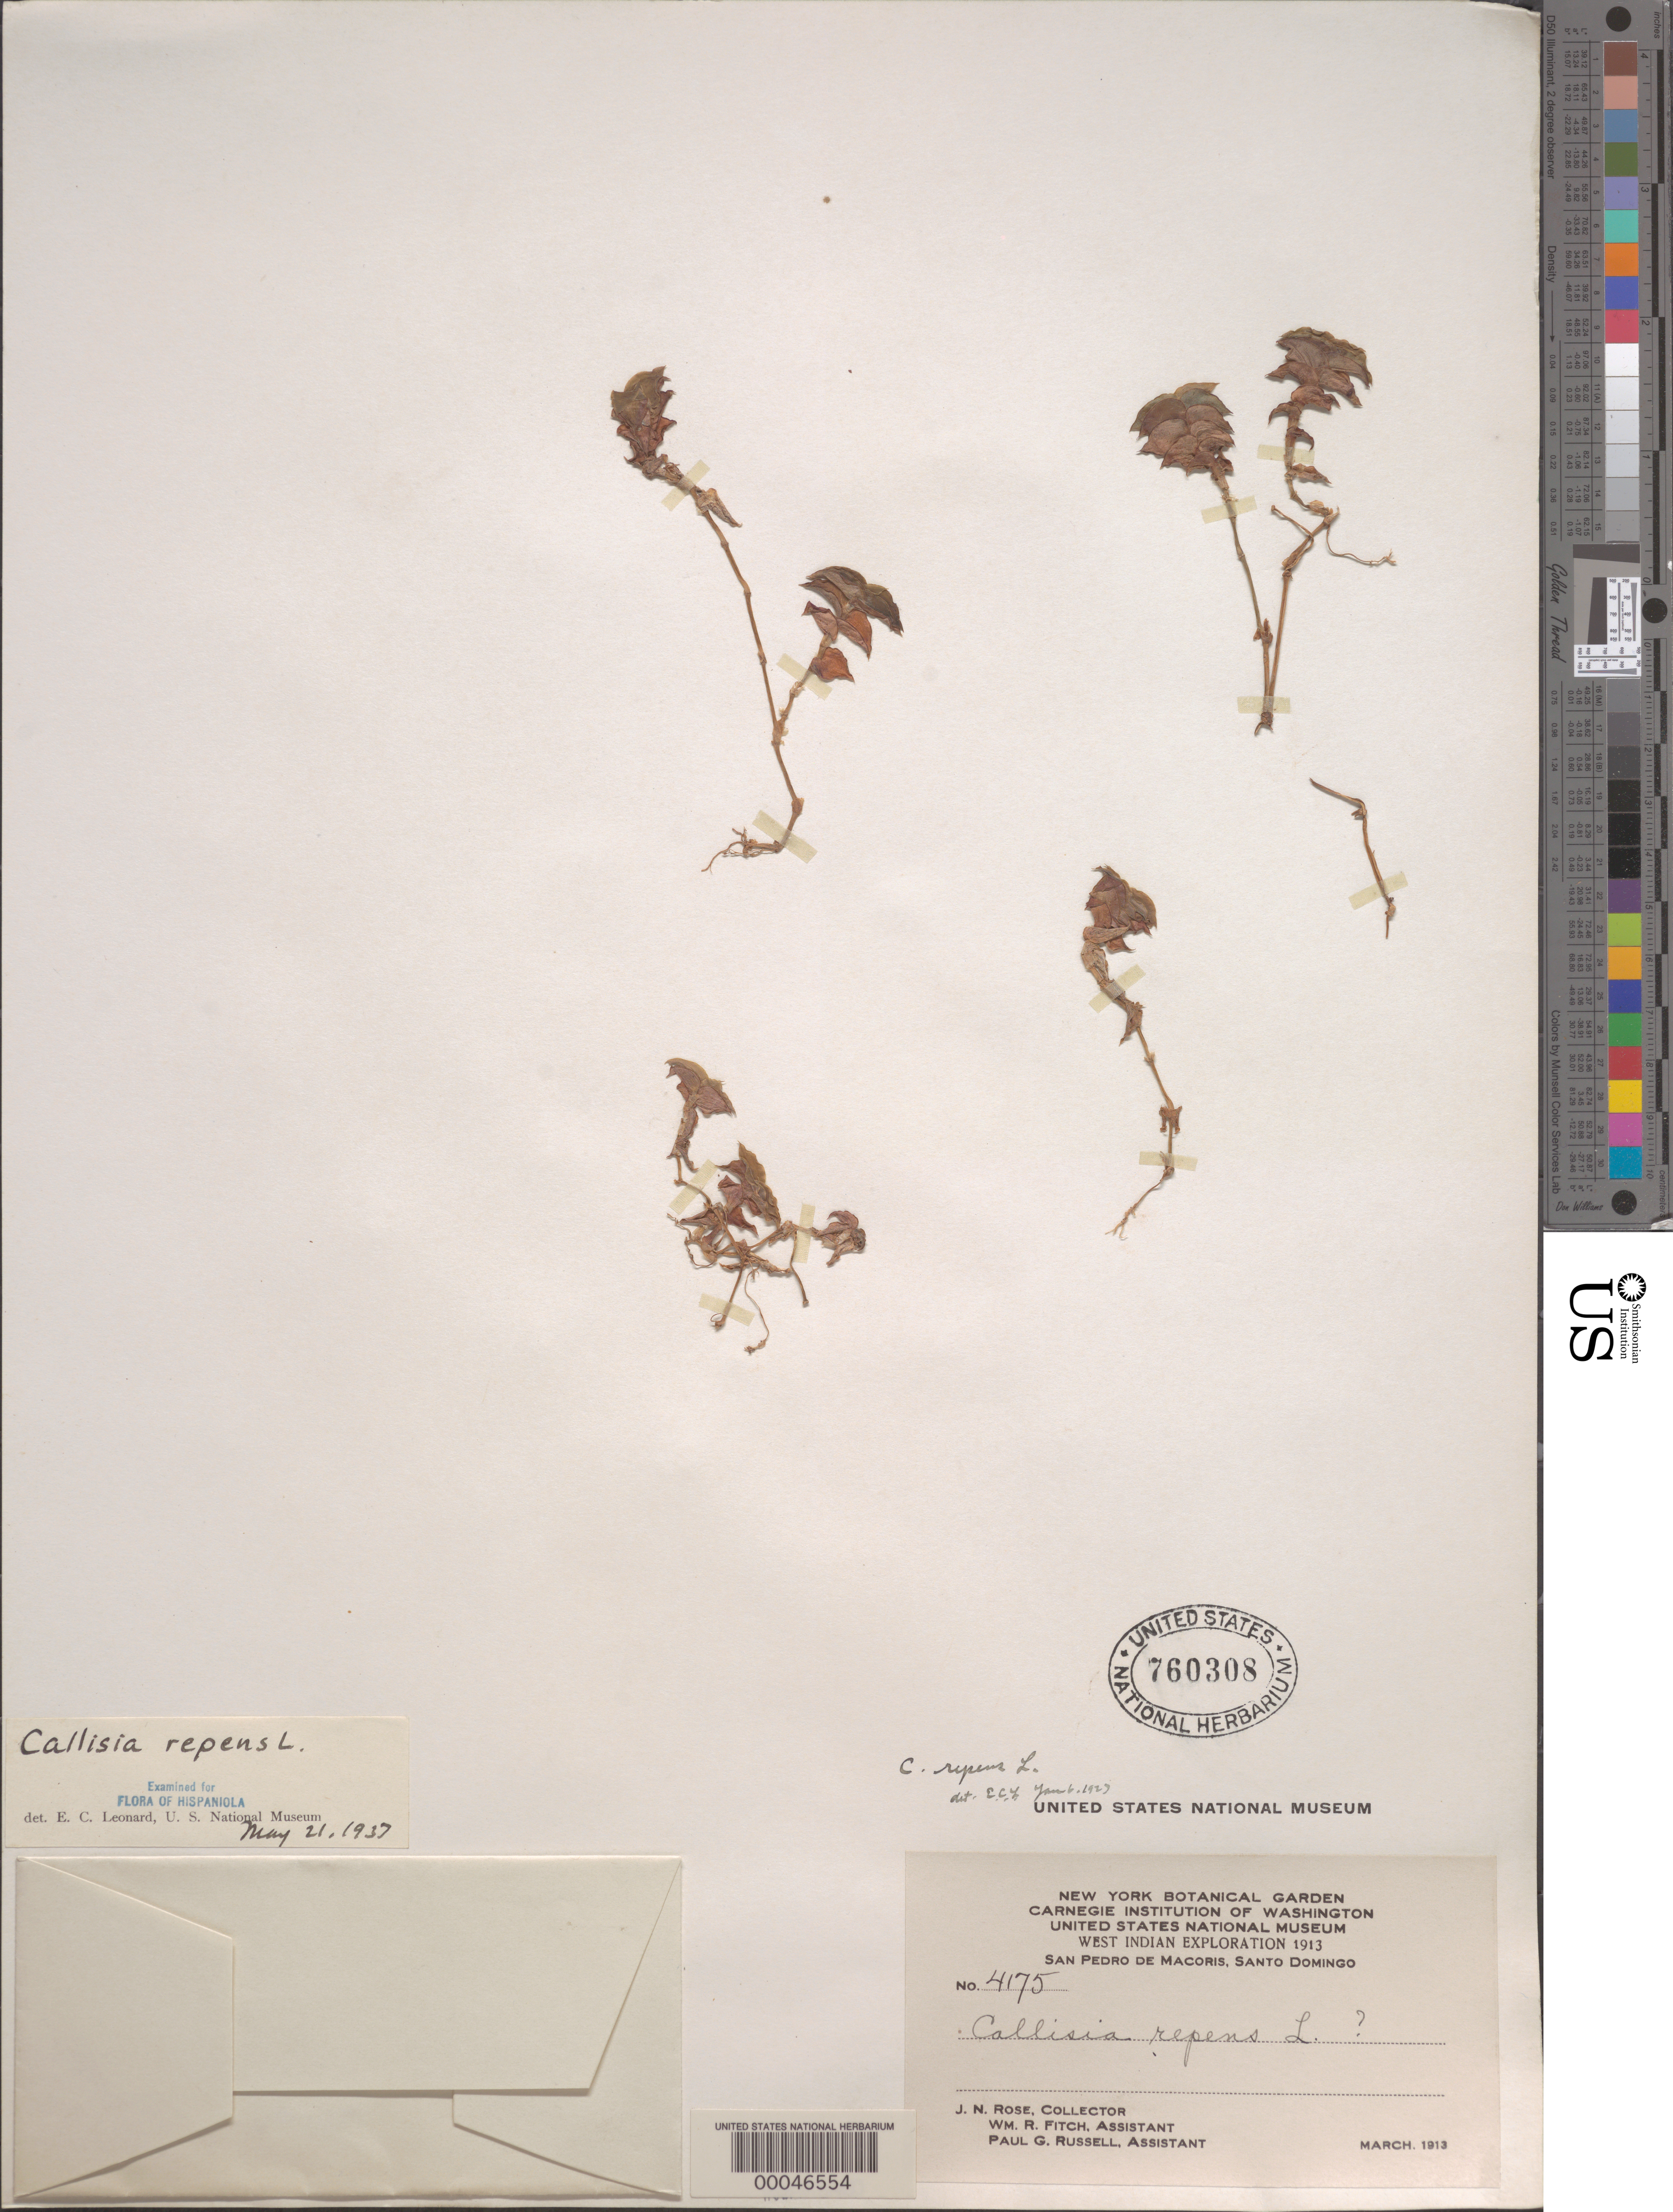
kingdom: Plantae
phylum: Tracheophyta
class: Liliopsida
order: Commelinales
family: Commelinaceae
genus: Callisia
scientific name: Callisia repens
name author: (Jacq.) L.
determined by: Leonard, Emery C., (US)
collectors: J. N. Rose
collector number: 4175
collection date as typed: Mar 1913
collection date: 1913-03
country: Dominican Republic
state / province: Distrito Nacional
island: Hispaniola Island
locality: San pedro de macoris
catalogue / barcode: US 760308